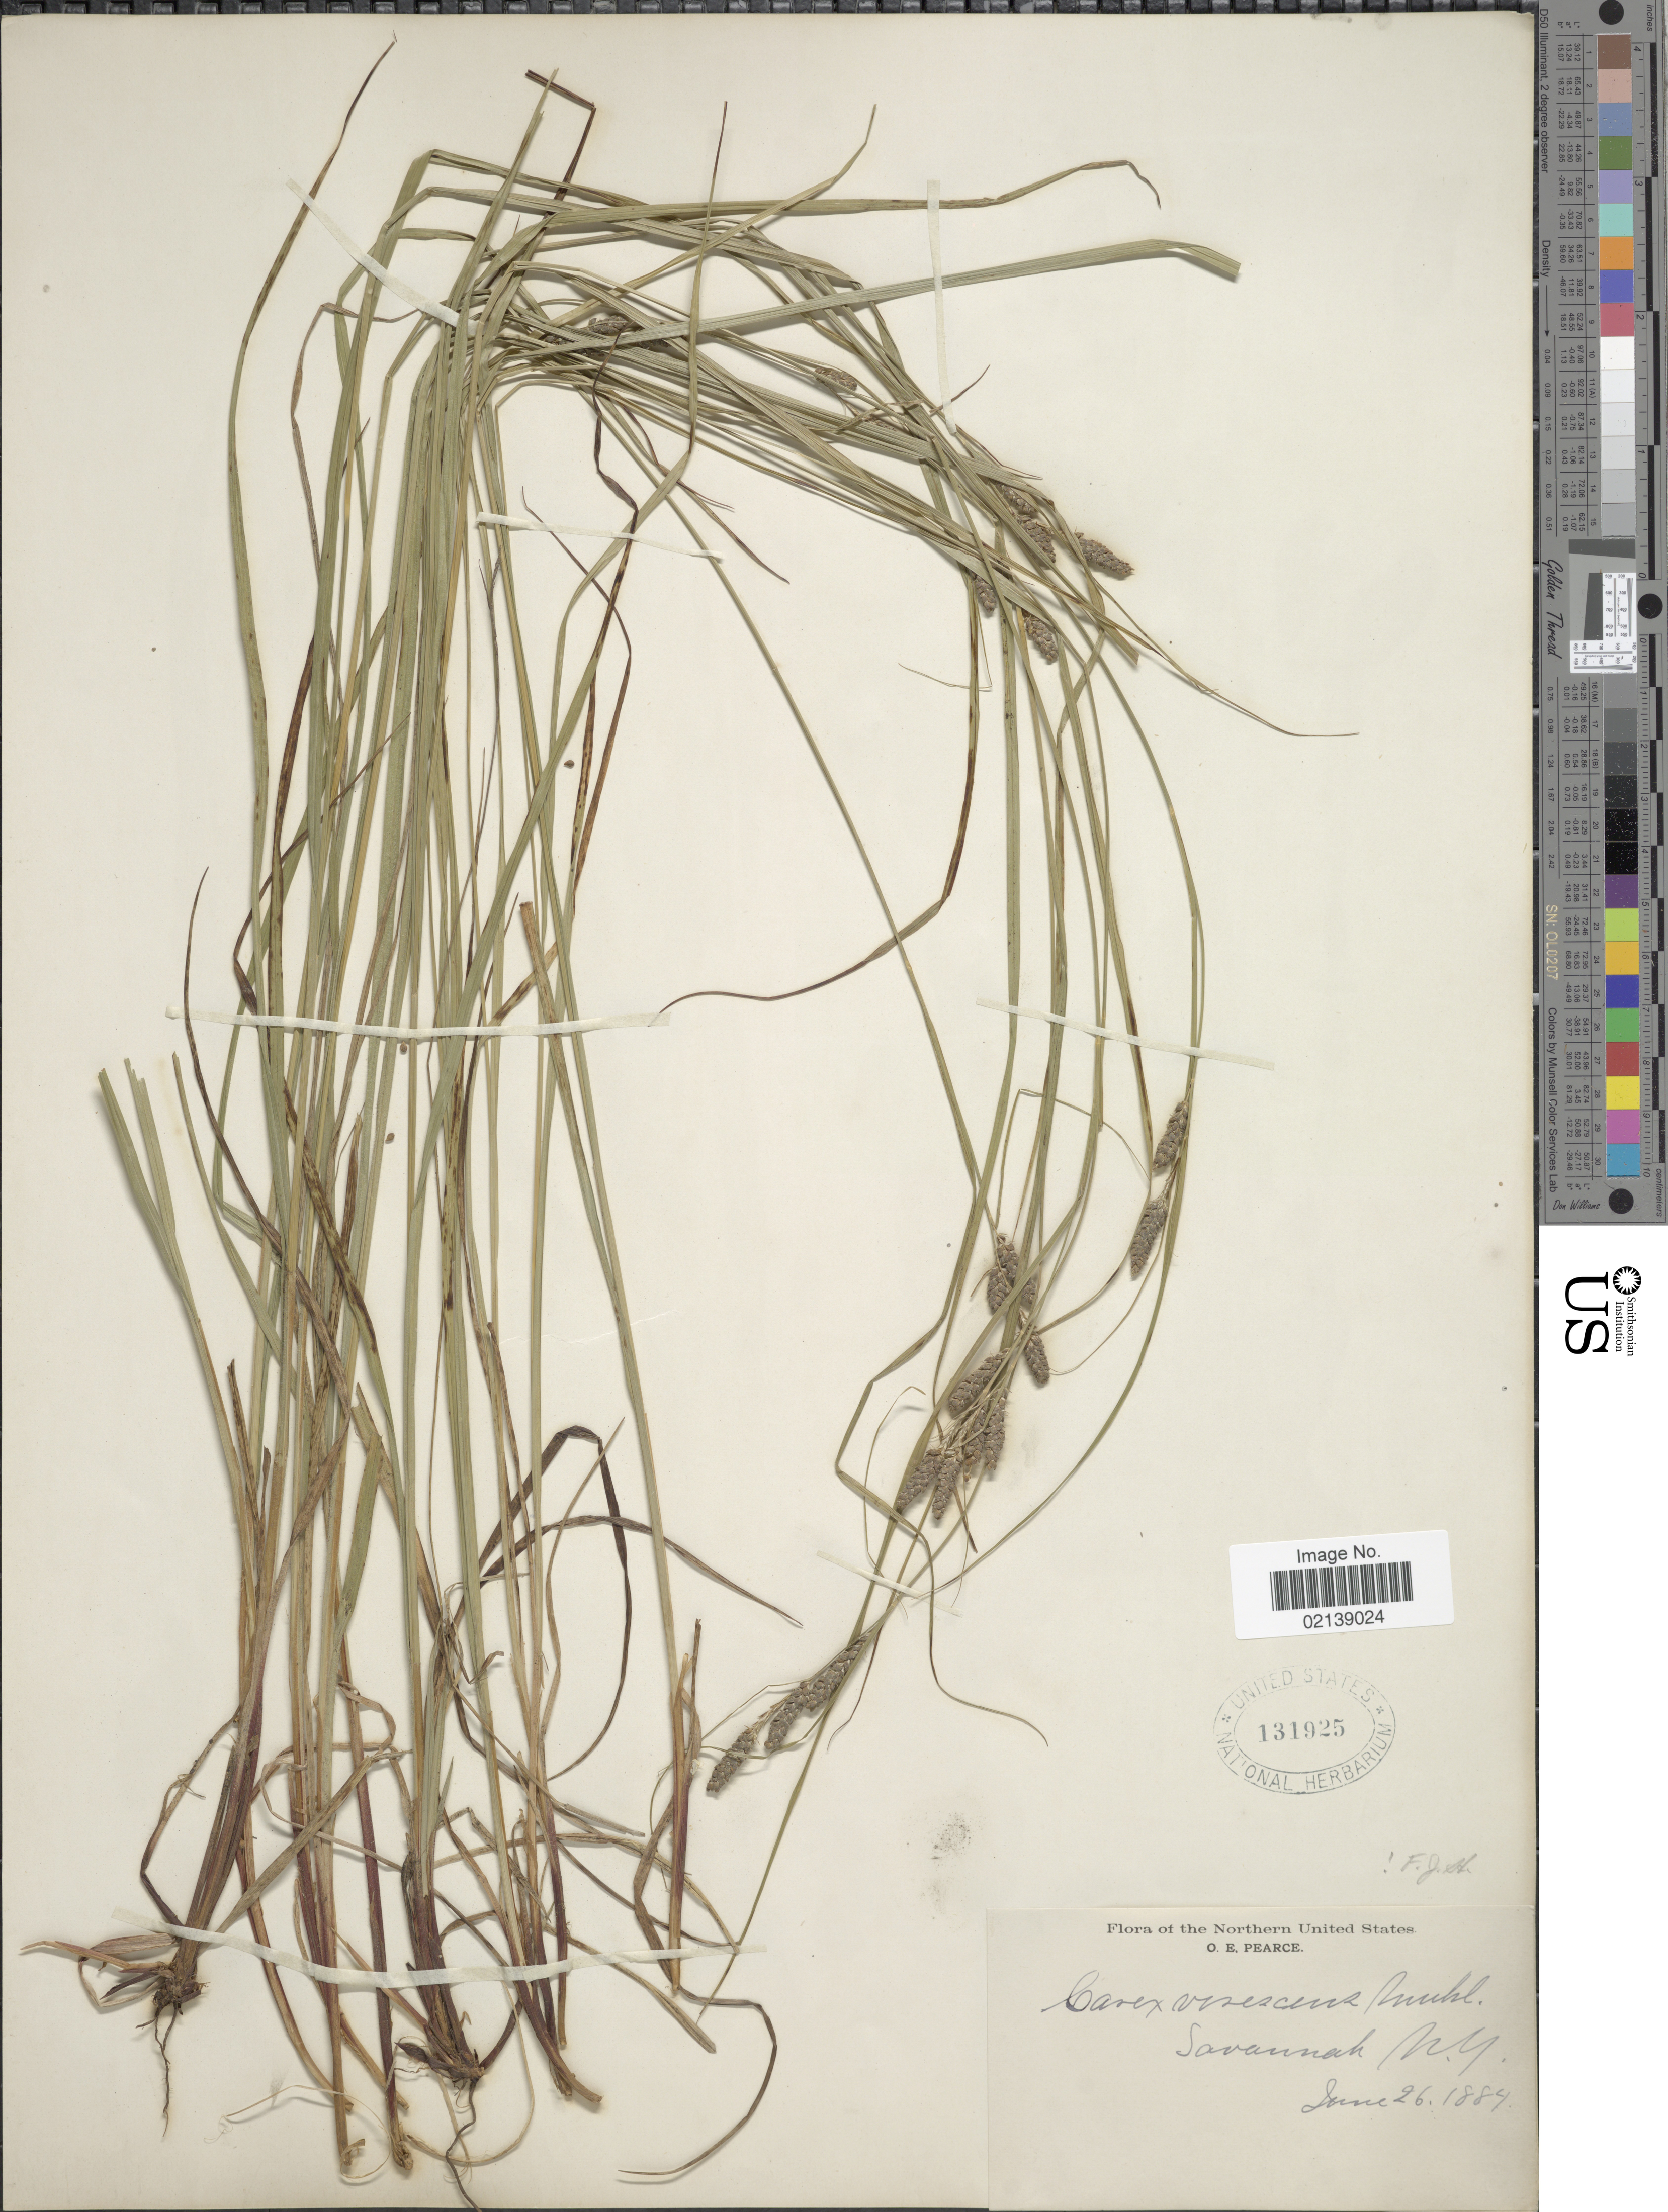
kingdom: Plantae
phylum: Tracheophyta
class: Liliopsida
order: Poales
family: Cyperaceae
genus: Carex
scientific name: Carex virescens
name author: Muhl. ex Willd.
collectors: O. E. Pearce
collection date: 1884-06-26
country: United States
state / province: New York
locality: The Northern United States, Savannah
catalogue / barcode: US 131925